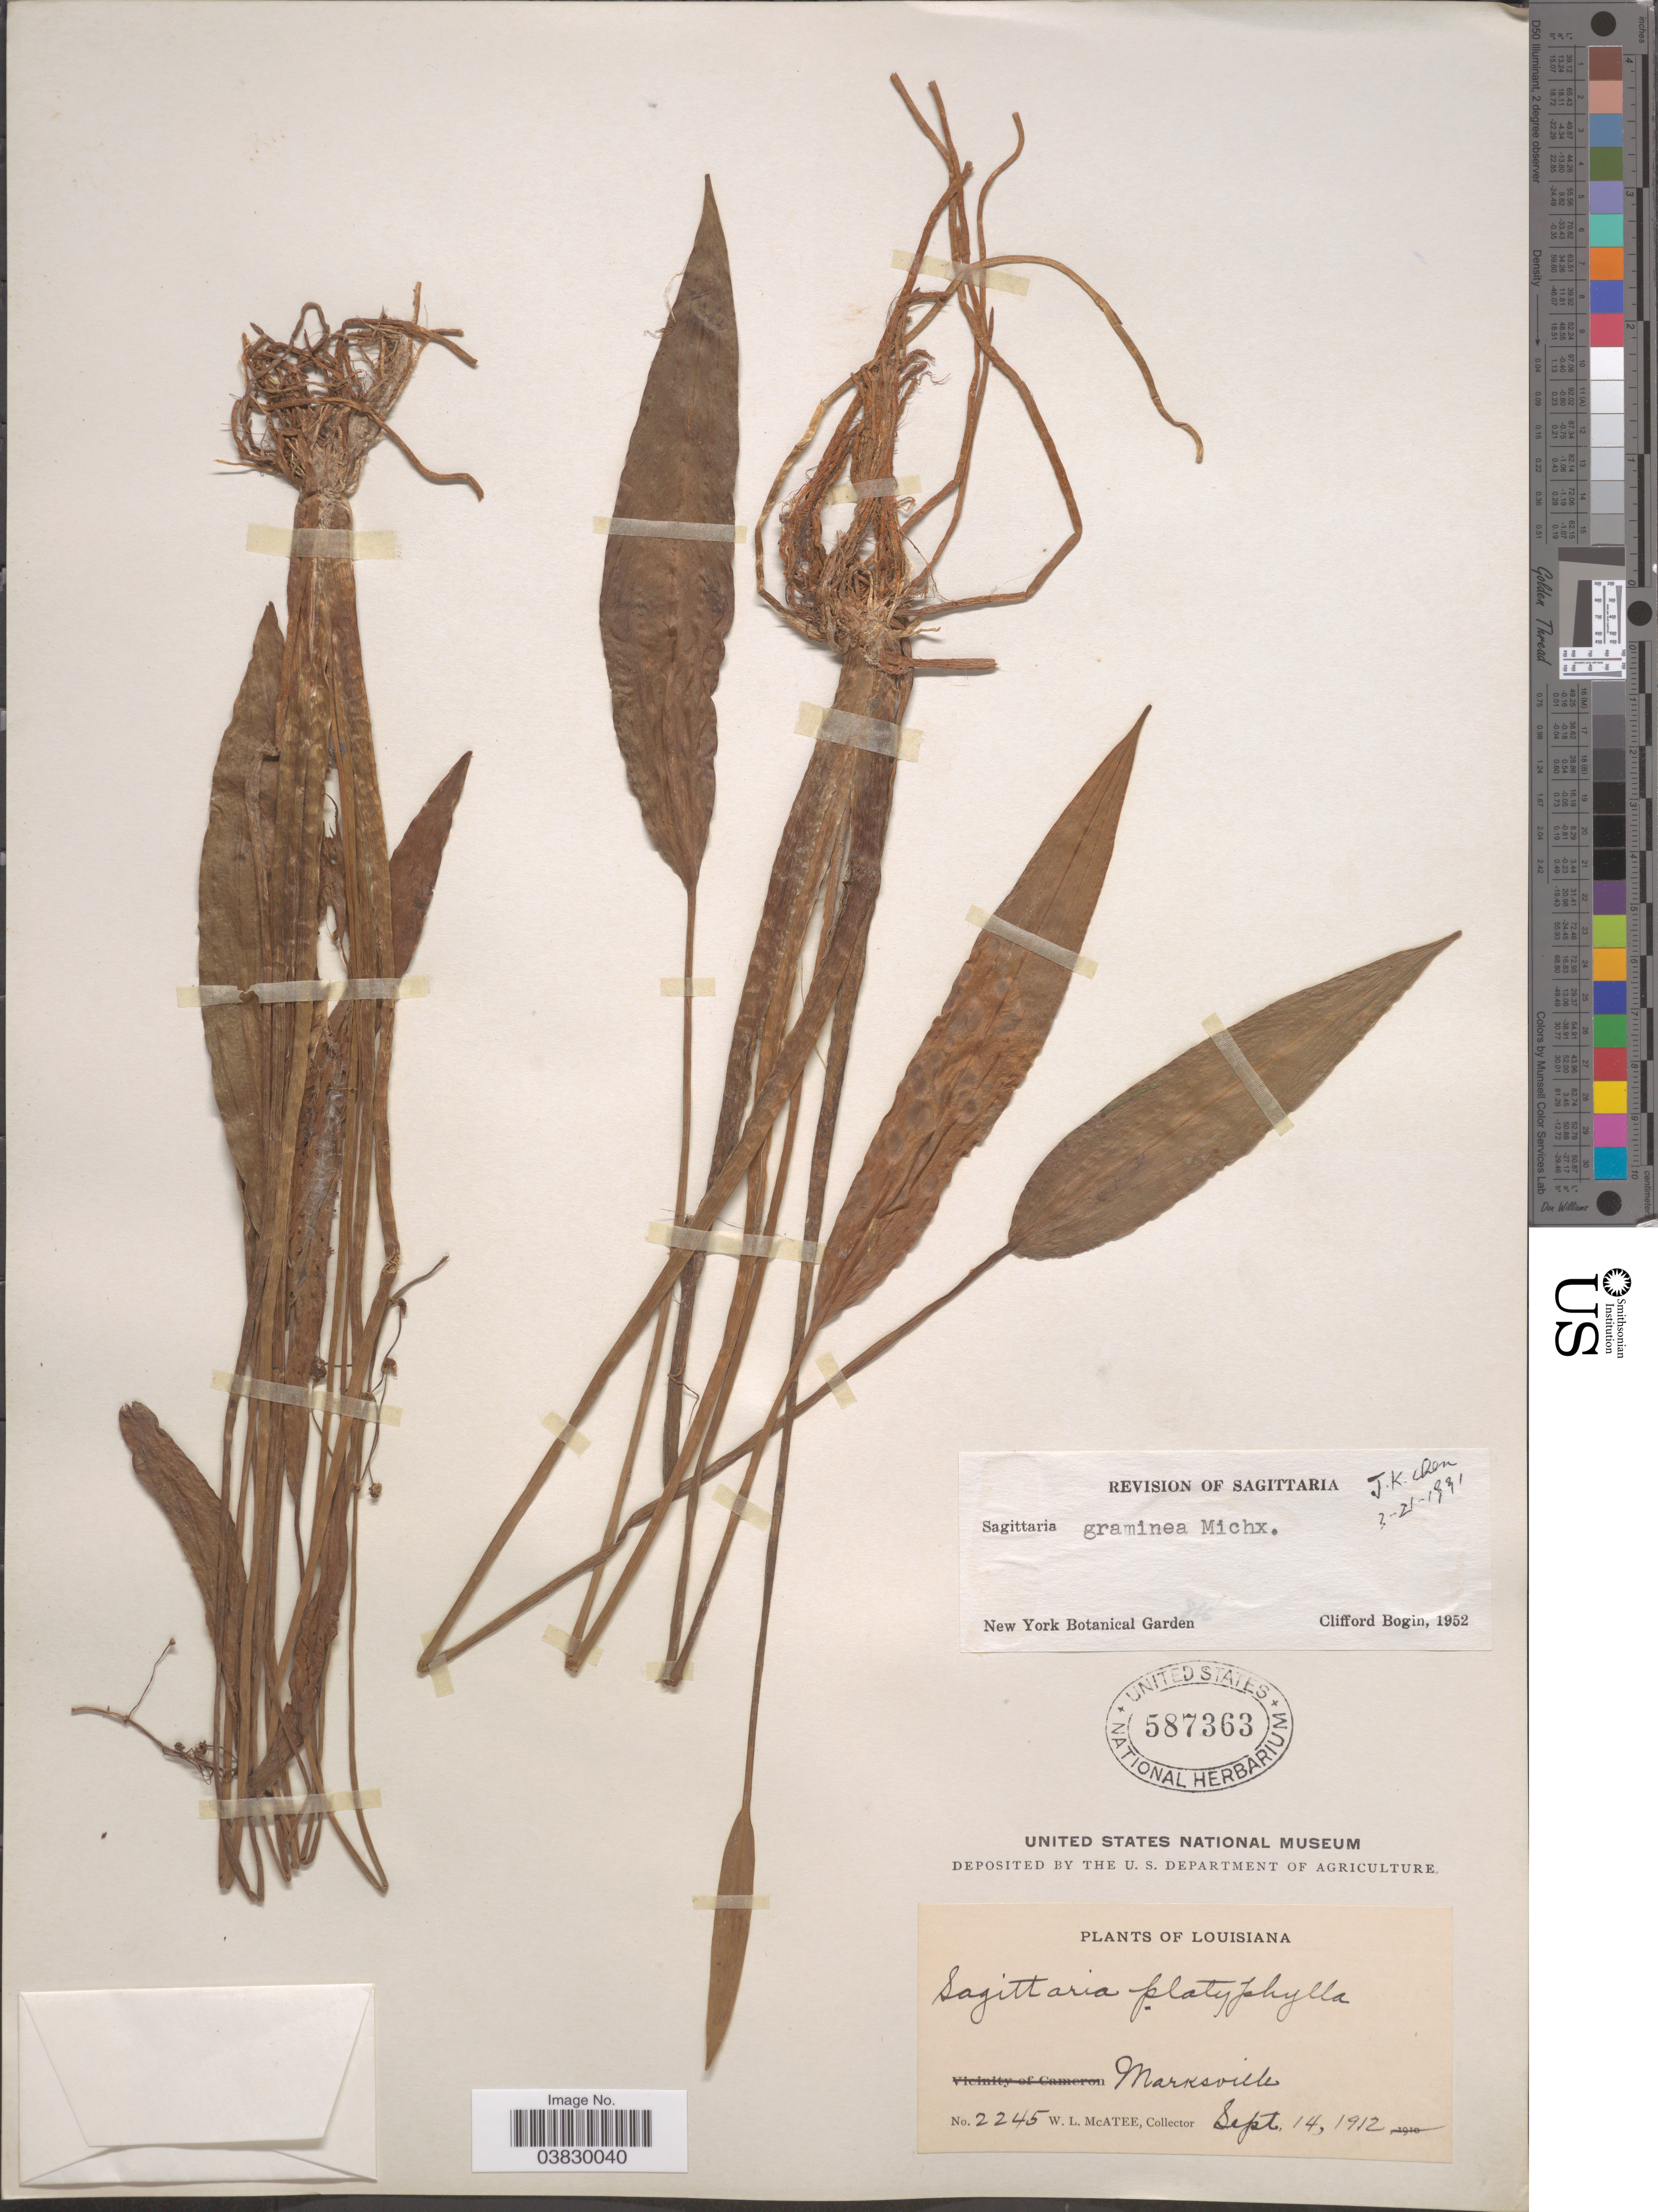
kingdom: Plantae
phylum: Tracheophyta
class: Liliopsida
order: Alismatales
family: Alismataceae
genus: Sagittaria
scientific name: Sagittaria graminea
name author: Michx.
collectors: W. McAtee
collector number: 2245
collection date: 1912-09-14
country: United States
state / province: Louisiana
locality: Marksville.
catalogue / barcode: US 587363